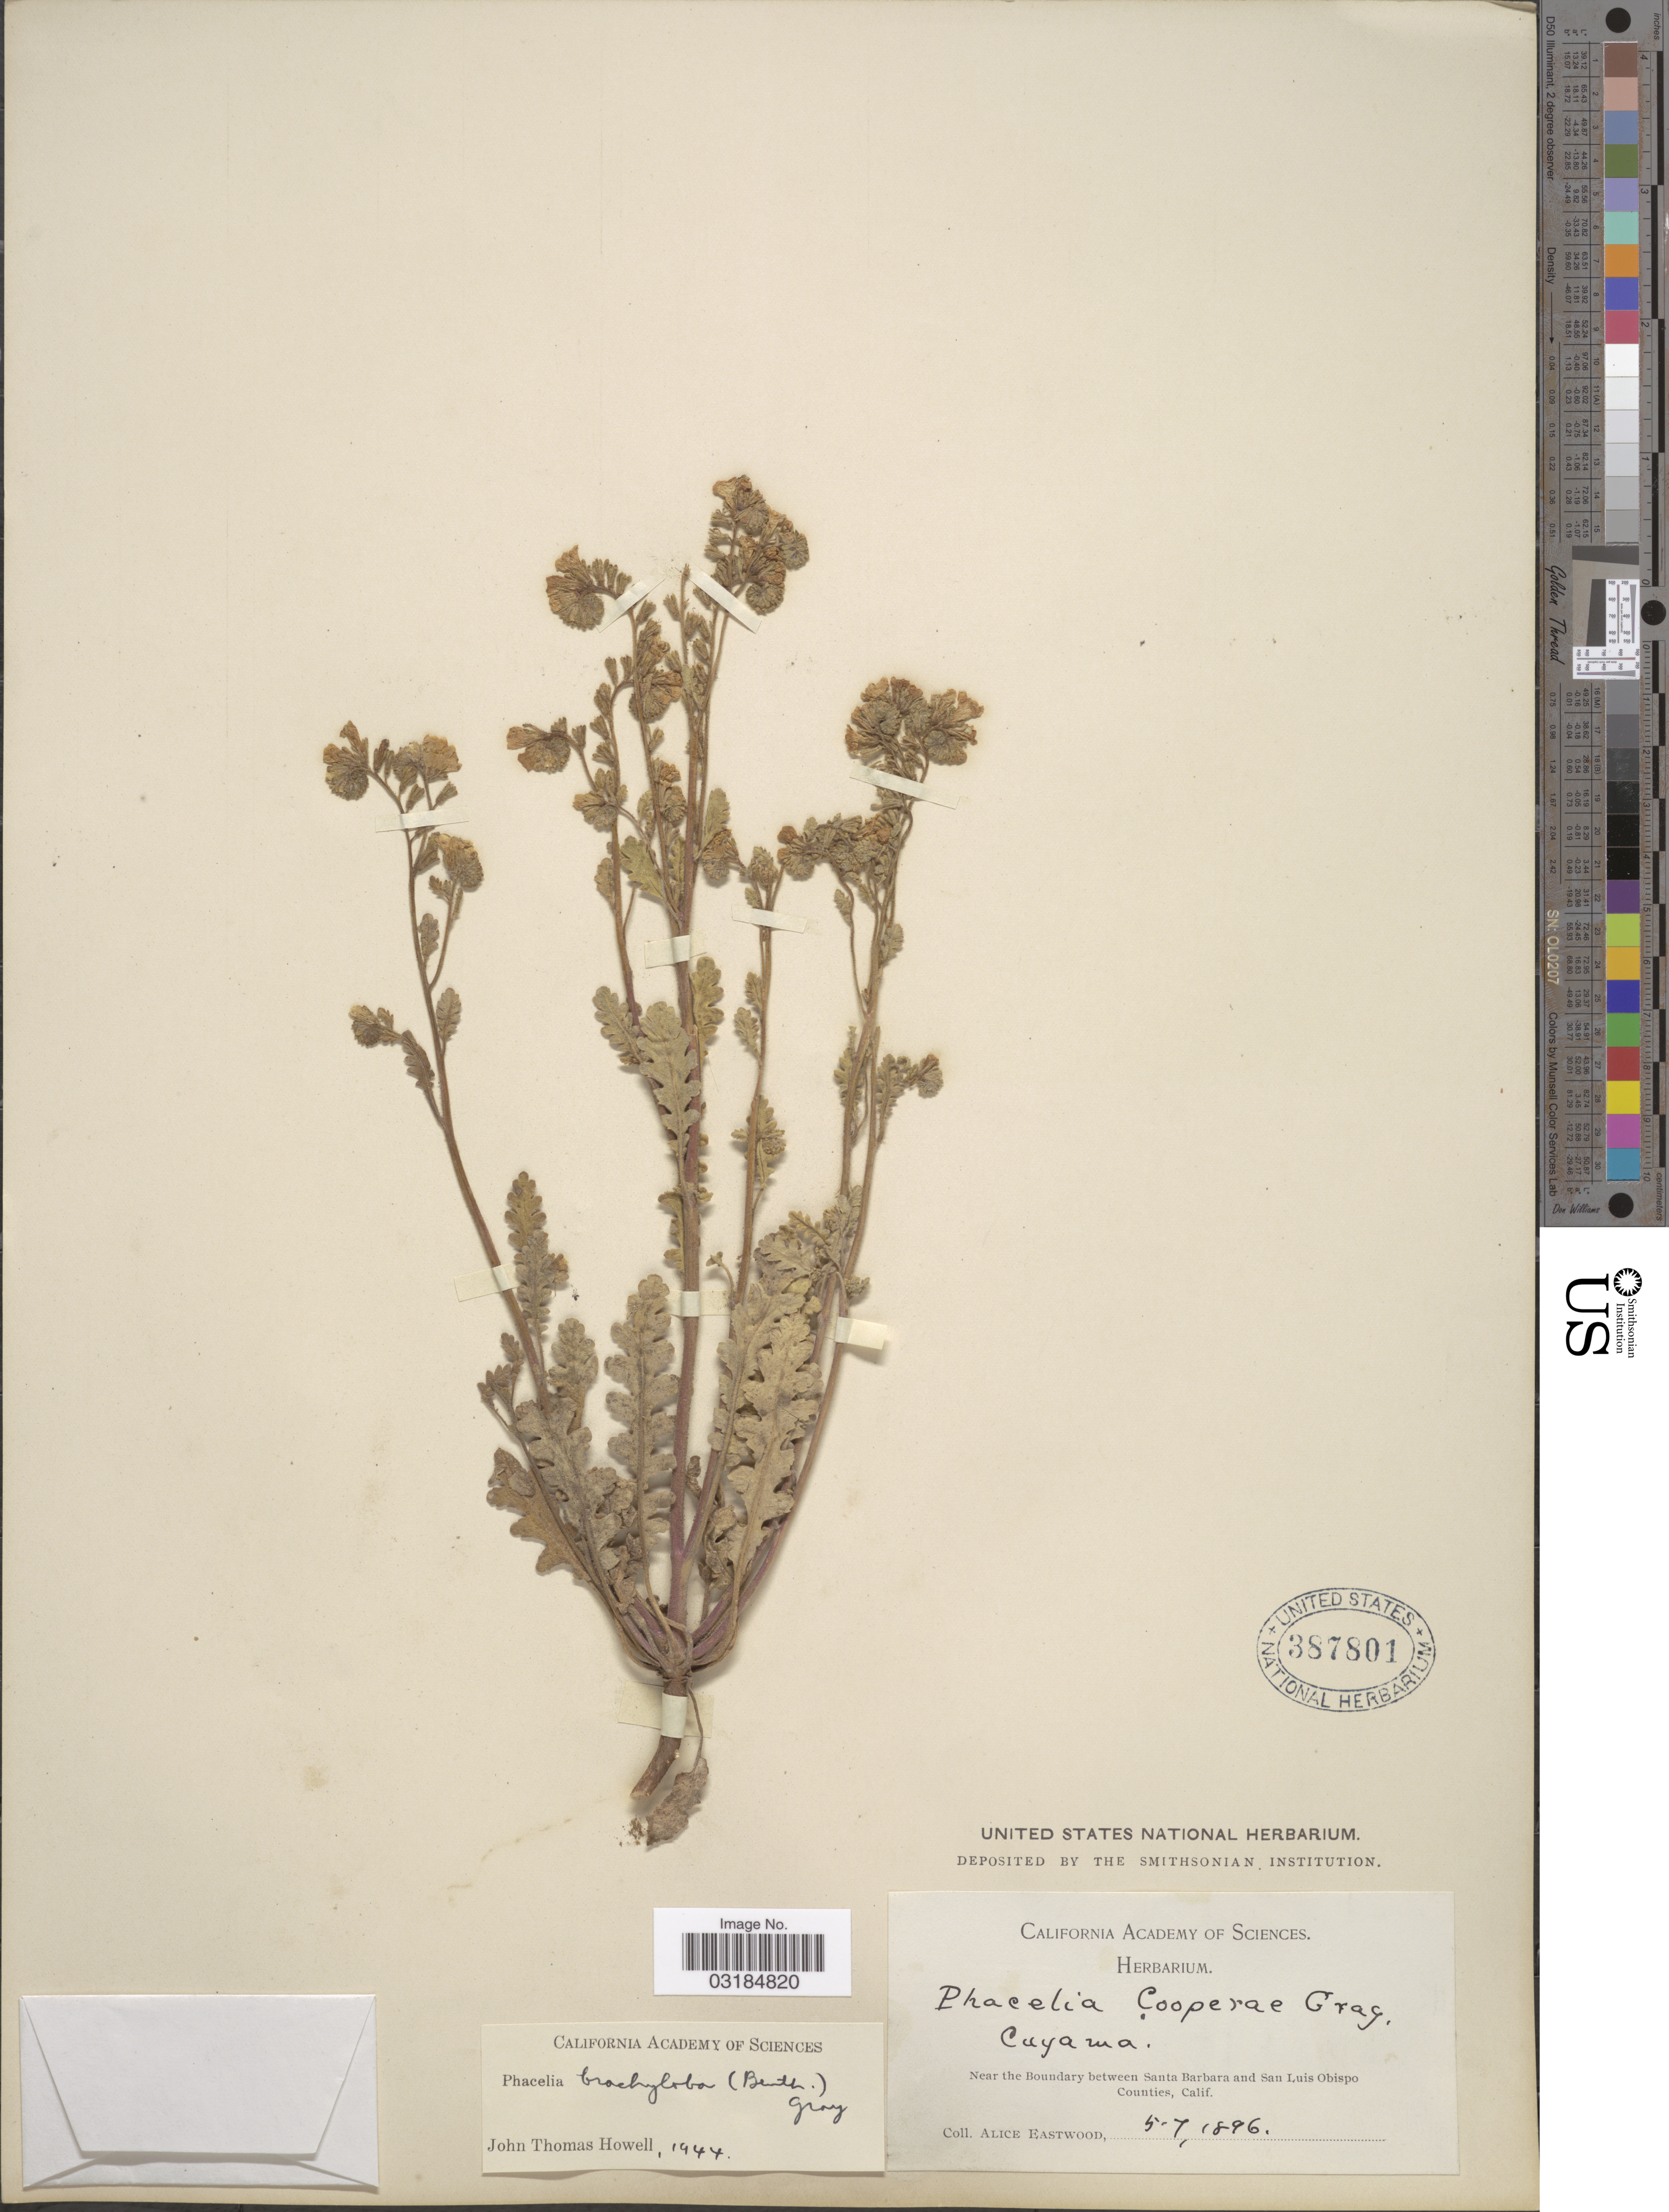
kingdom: Plantae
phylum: Tracheophyta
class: Magnoliopsida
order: Boraginales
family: Hydrophyllaceae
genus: Phacelia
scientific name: Phacelia brachyloba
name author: (Benth.) A. Gray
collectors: A. Eastwood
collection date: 1896-07-05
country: United States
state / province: California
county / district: Santa Barbara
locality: Near the Boundary between Santa Barbara and San Luis Obispo Counties, Calif.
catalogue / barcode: US 387801